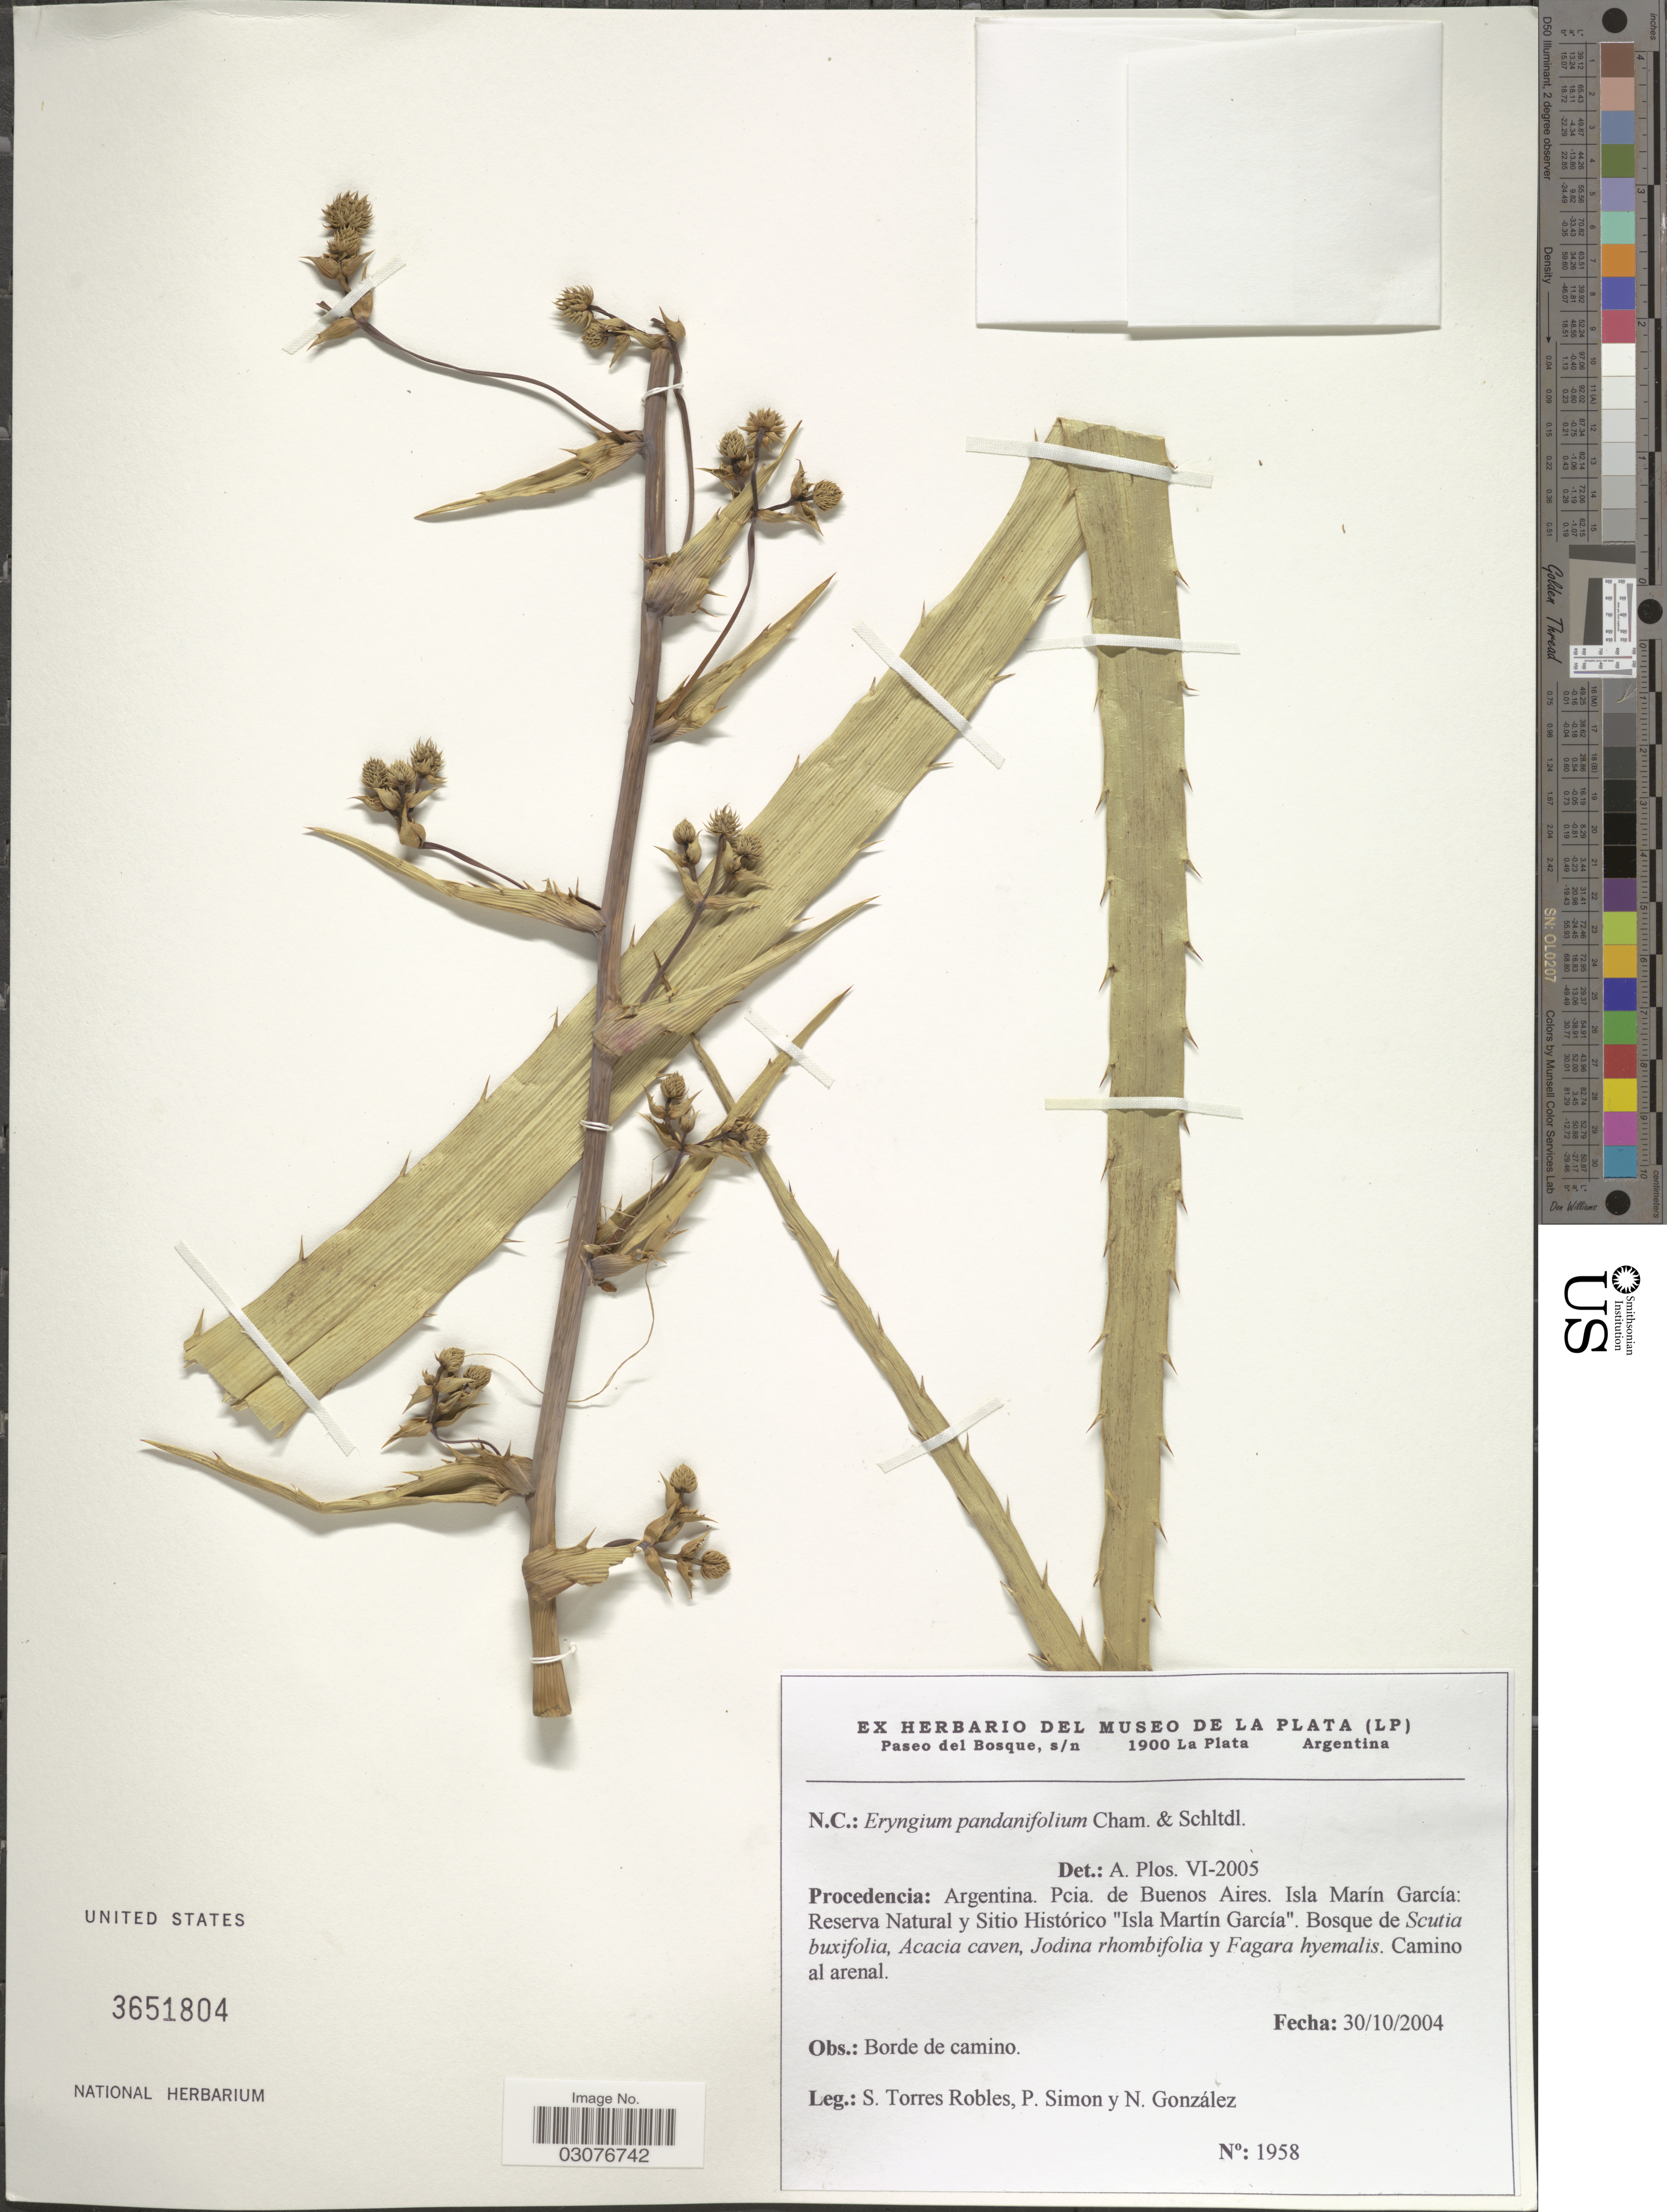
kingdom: Plantae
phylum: Tracheophyta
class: Magnoliopsida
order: Apiales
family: Apiaceae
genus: Eryngium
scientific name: Eryngium pandanifolium var. pandanifolium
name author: Cham. & Schltdl.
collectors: S. Torres Robles, P. Simon & N. Gonzalez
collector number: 1958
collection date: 2004-10-30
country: Argentina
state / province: Buenos Aires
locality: Pcia. de Buenos Aires, Isla Marín Garcia: reserva Natural y Sitio Histórico "Isla Martin Garcia".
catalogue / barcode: US 3651804